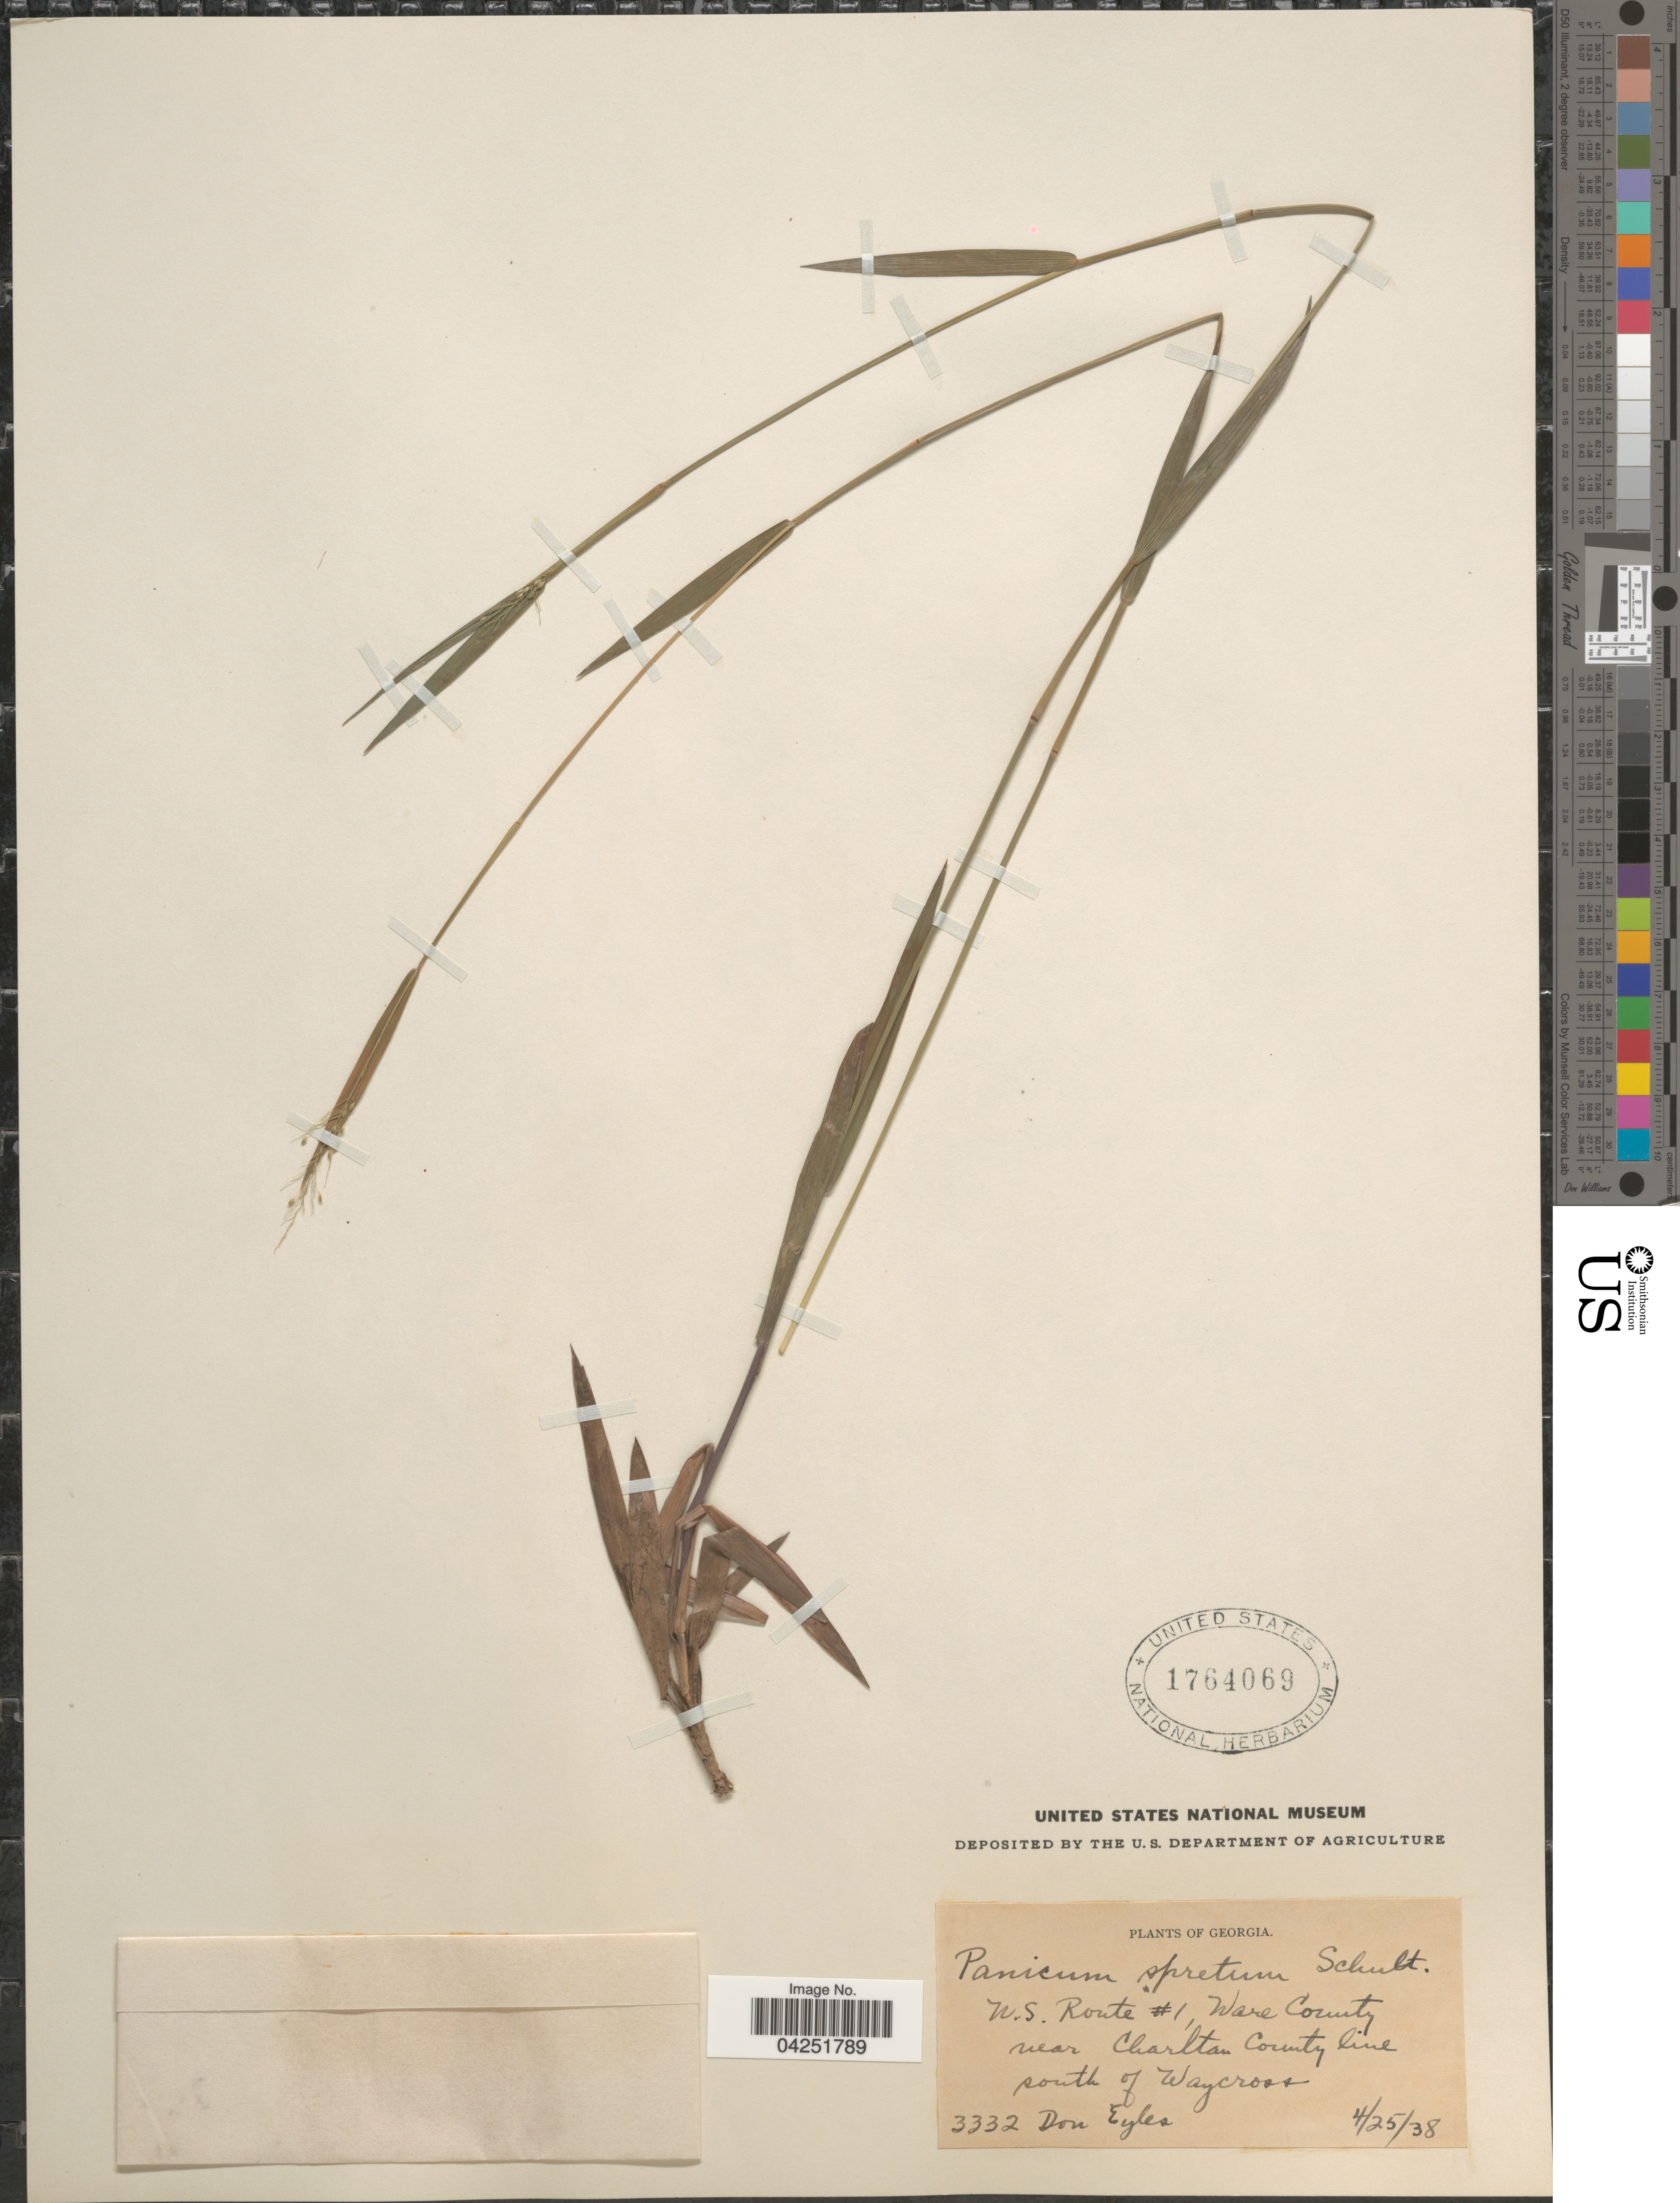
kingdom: Plantae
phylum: Tracheophyta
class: Liliopsida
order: Poales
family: Poaceae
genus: Dichanthelium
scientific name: Dichanthelium acuminatum var. densiflorum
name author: (Rand & Redfield) Gould & C.A. Clark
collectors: D. Eyles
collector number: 3332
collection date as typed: Transcribed d/m/y: 25/4/38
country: United States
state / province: Georgia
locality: N.S. Route #1, Ware County near Charltan County line south of Waycross.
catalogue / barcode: US 1764069